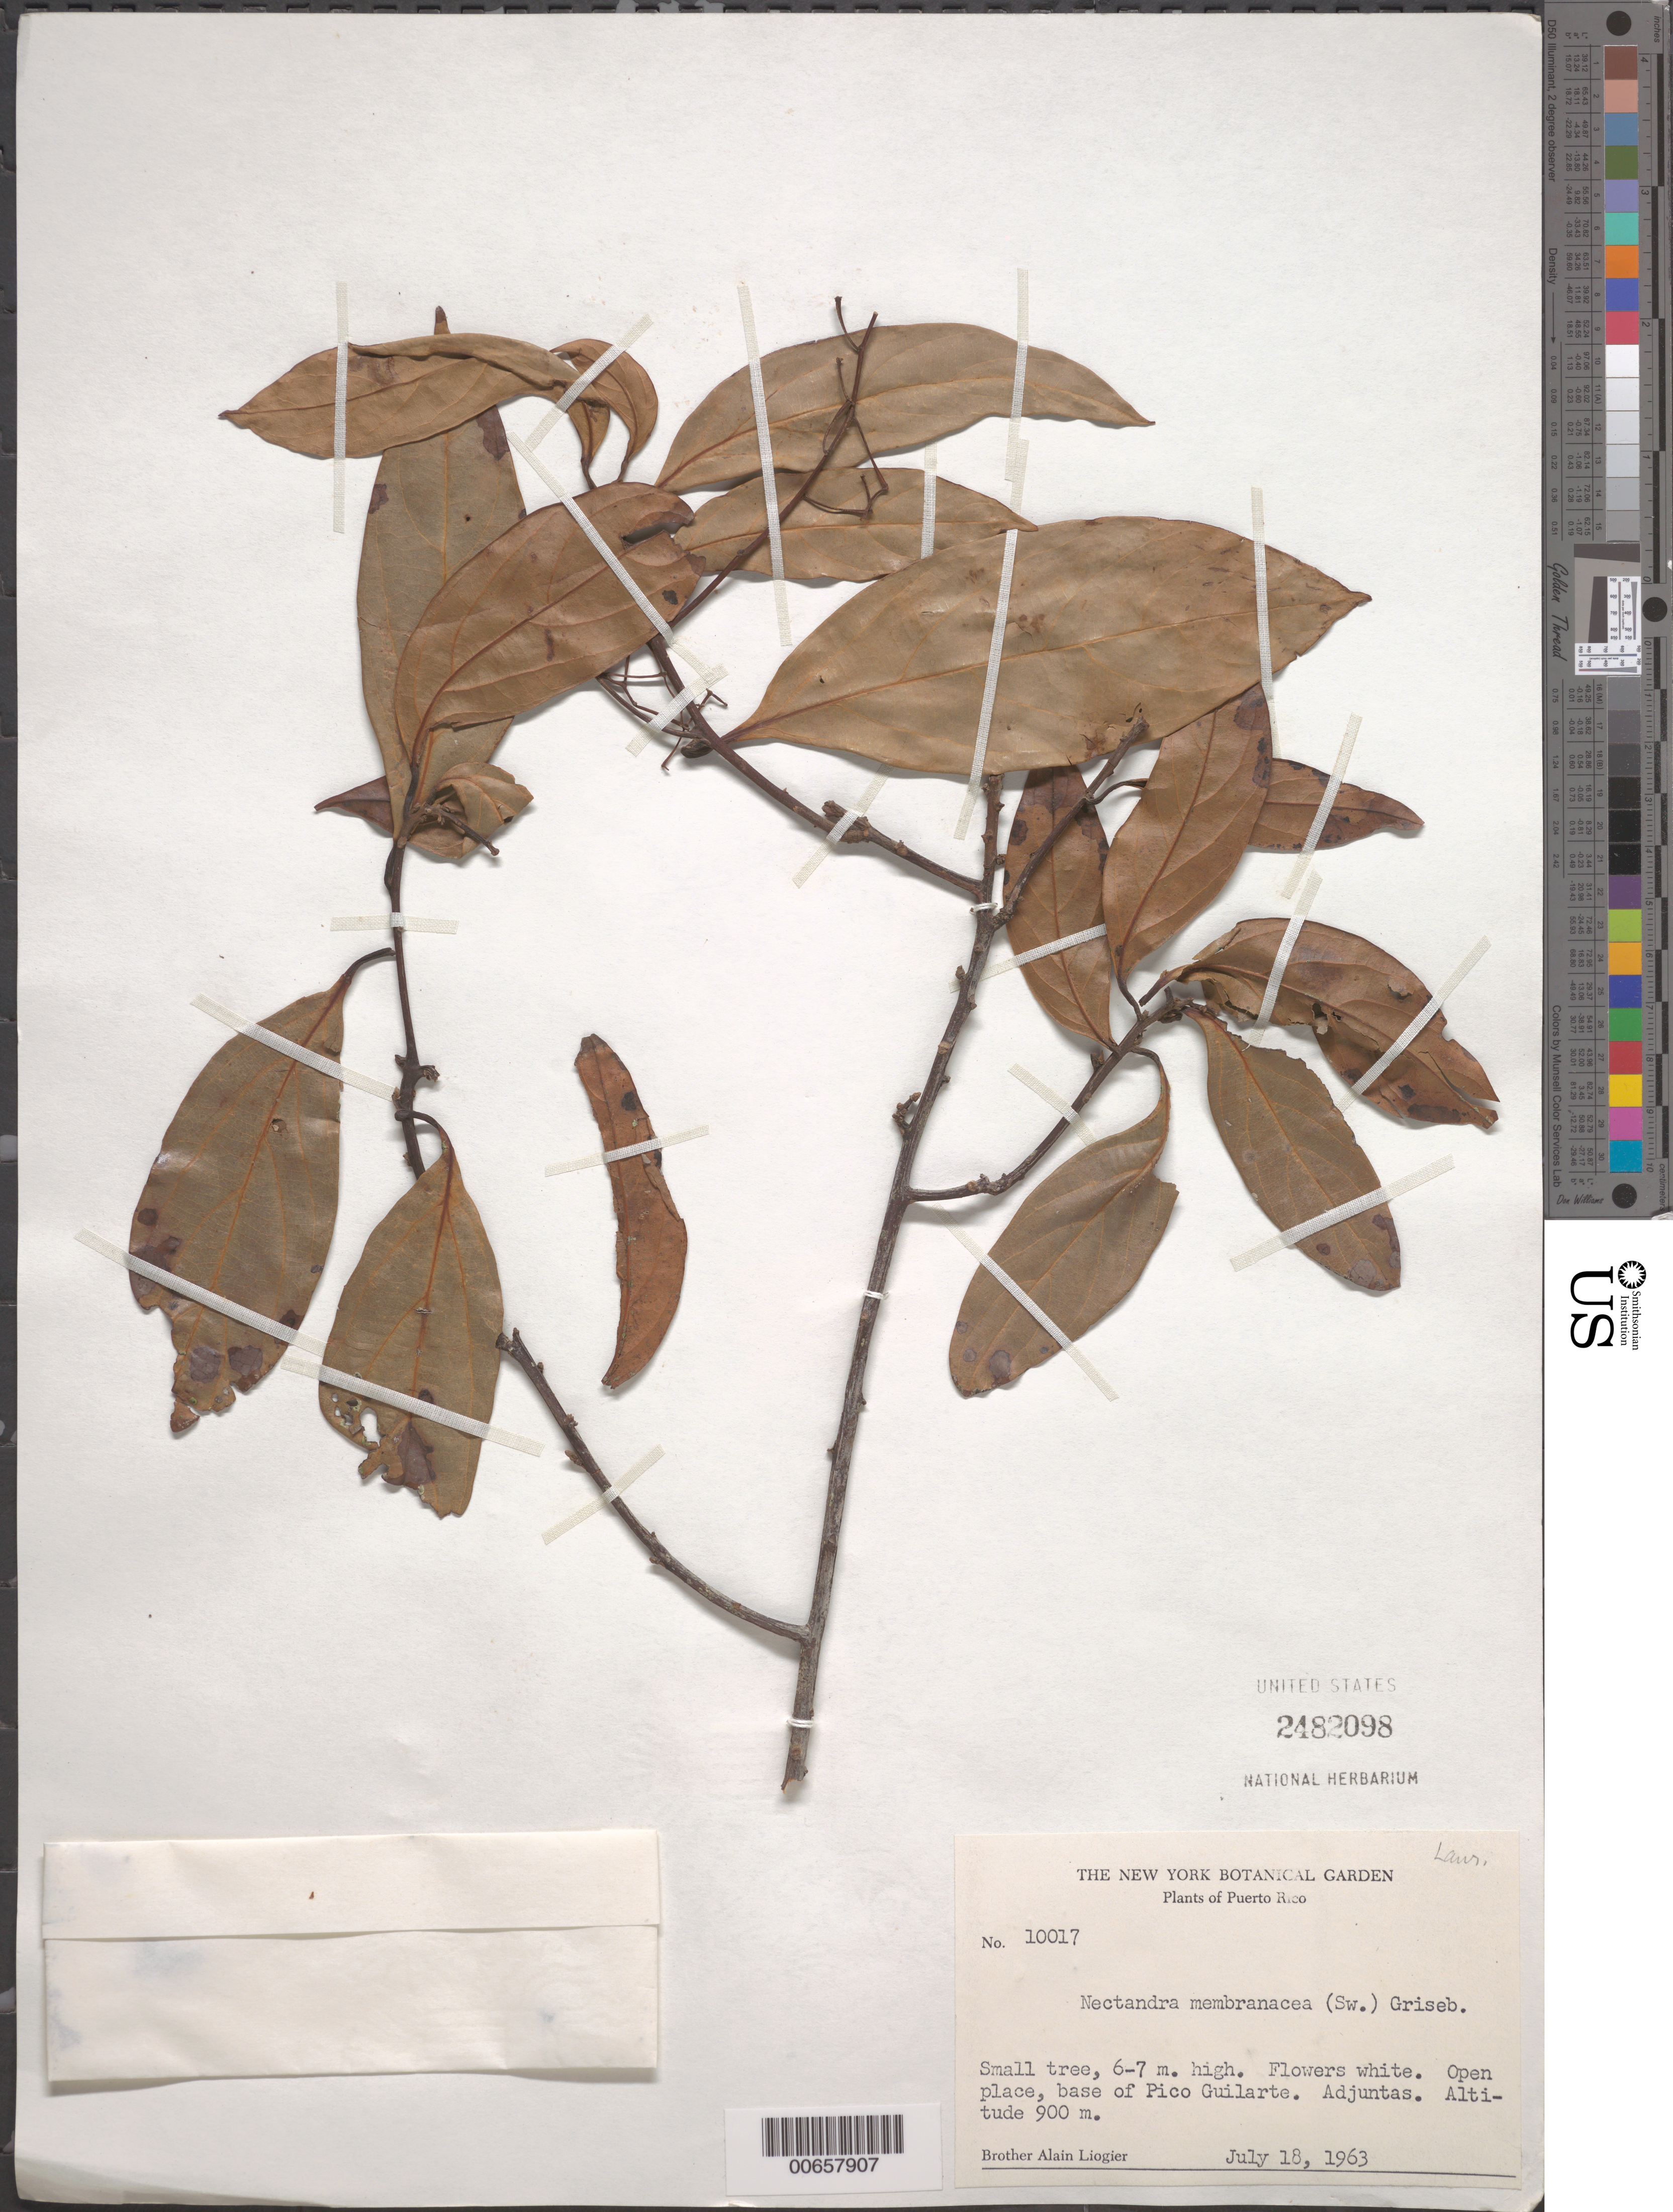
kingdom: Plantae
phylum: Tracheophyta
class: Magnoliopsida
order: Laurales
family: Lauraceae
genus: Nectandra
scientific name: Nectandra membranacea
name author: (Sw.) Griseb.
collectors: A. H. Liogier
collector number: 10017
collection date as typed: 18 Jul 1963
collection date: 1963-07-18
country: Puerto Rico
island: Greater Antilles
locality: Pico Guilarte, base of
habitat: Open place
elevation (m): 900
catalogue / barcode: US 2482098